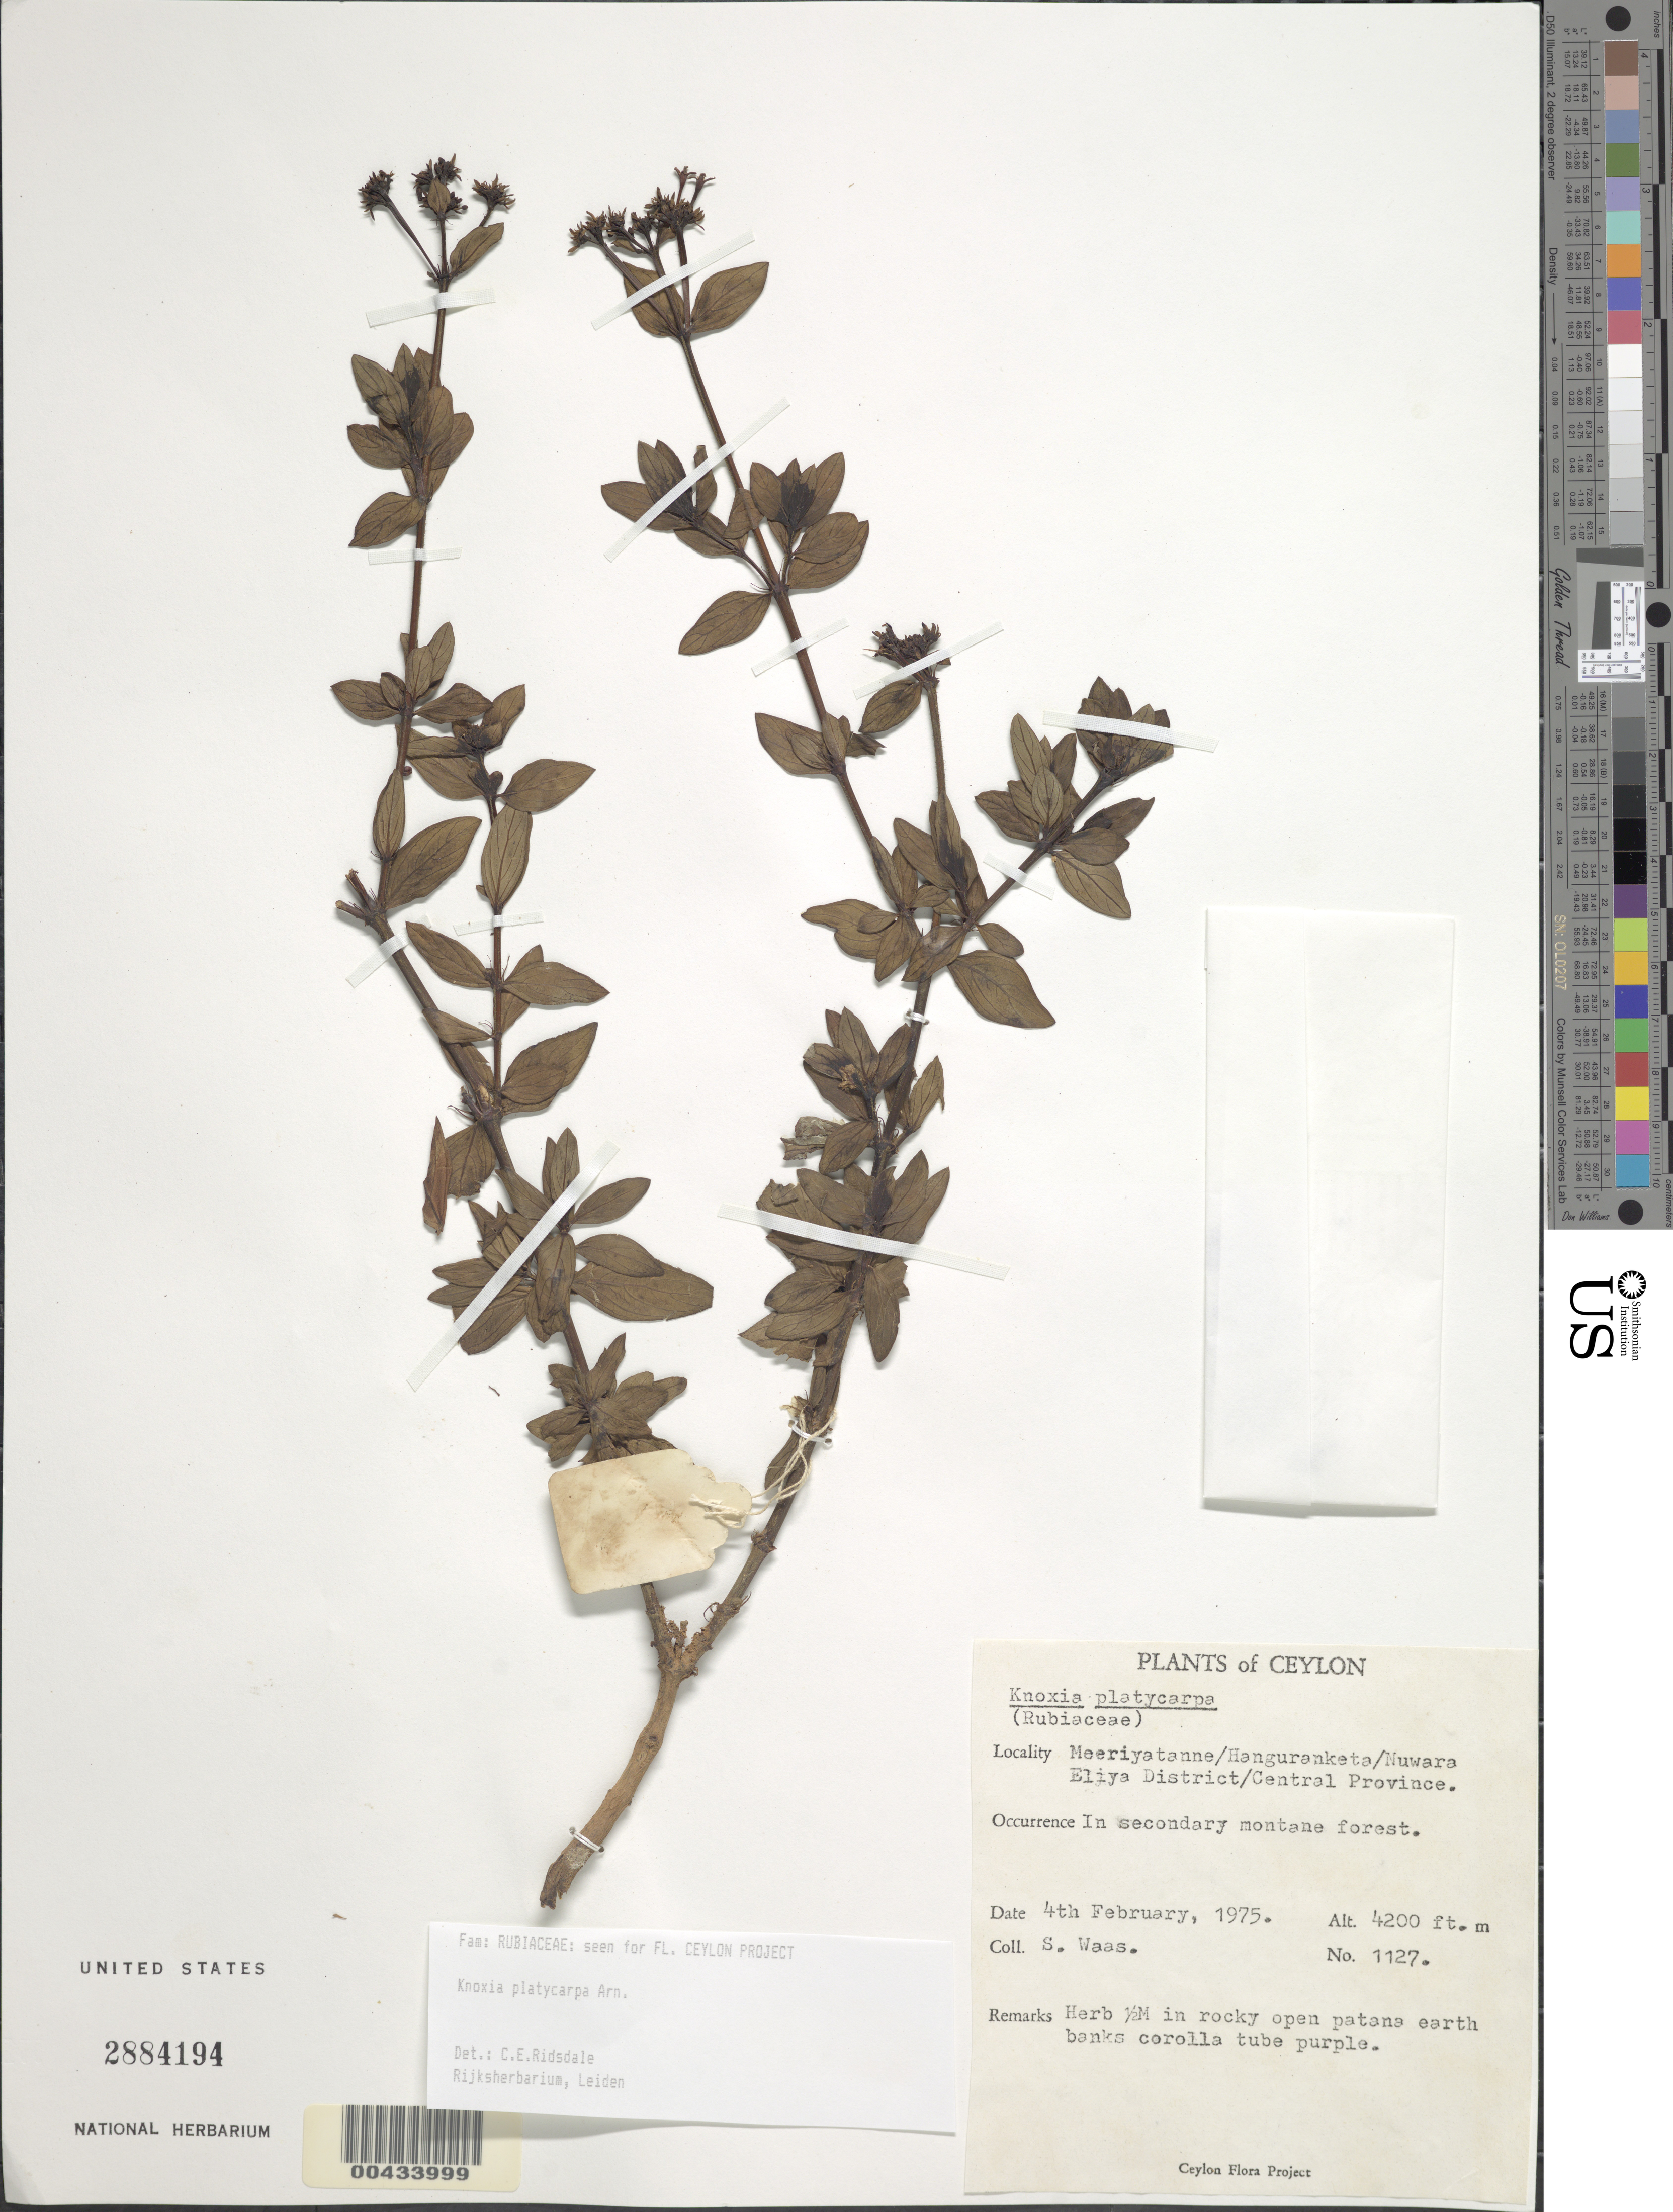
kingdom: Plantae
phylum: Tracheophyta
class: Magnoliopsida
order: Gentianales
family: Rubiaceae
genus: Knoxia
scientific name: Knoxia platycarpa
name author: Arn.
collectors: S. Waas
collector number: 1127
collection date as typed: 04 Feb 1975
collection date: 1975-02-04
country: Sri Lanka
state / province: Central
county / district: Nuwara Eliya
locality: Meeriyatanne, Hanguranketa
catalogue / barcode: US 2884194